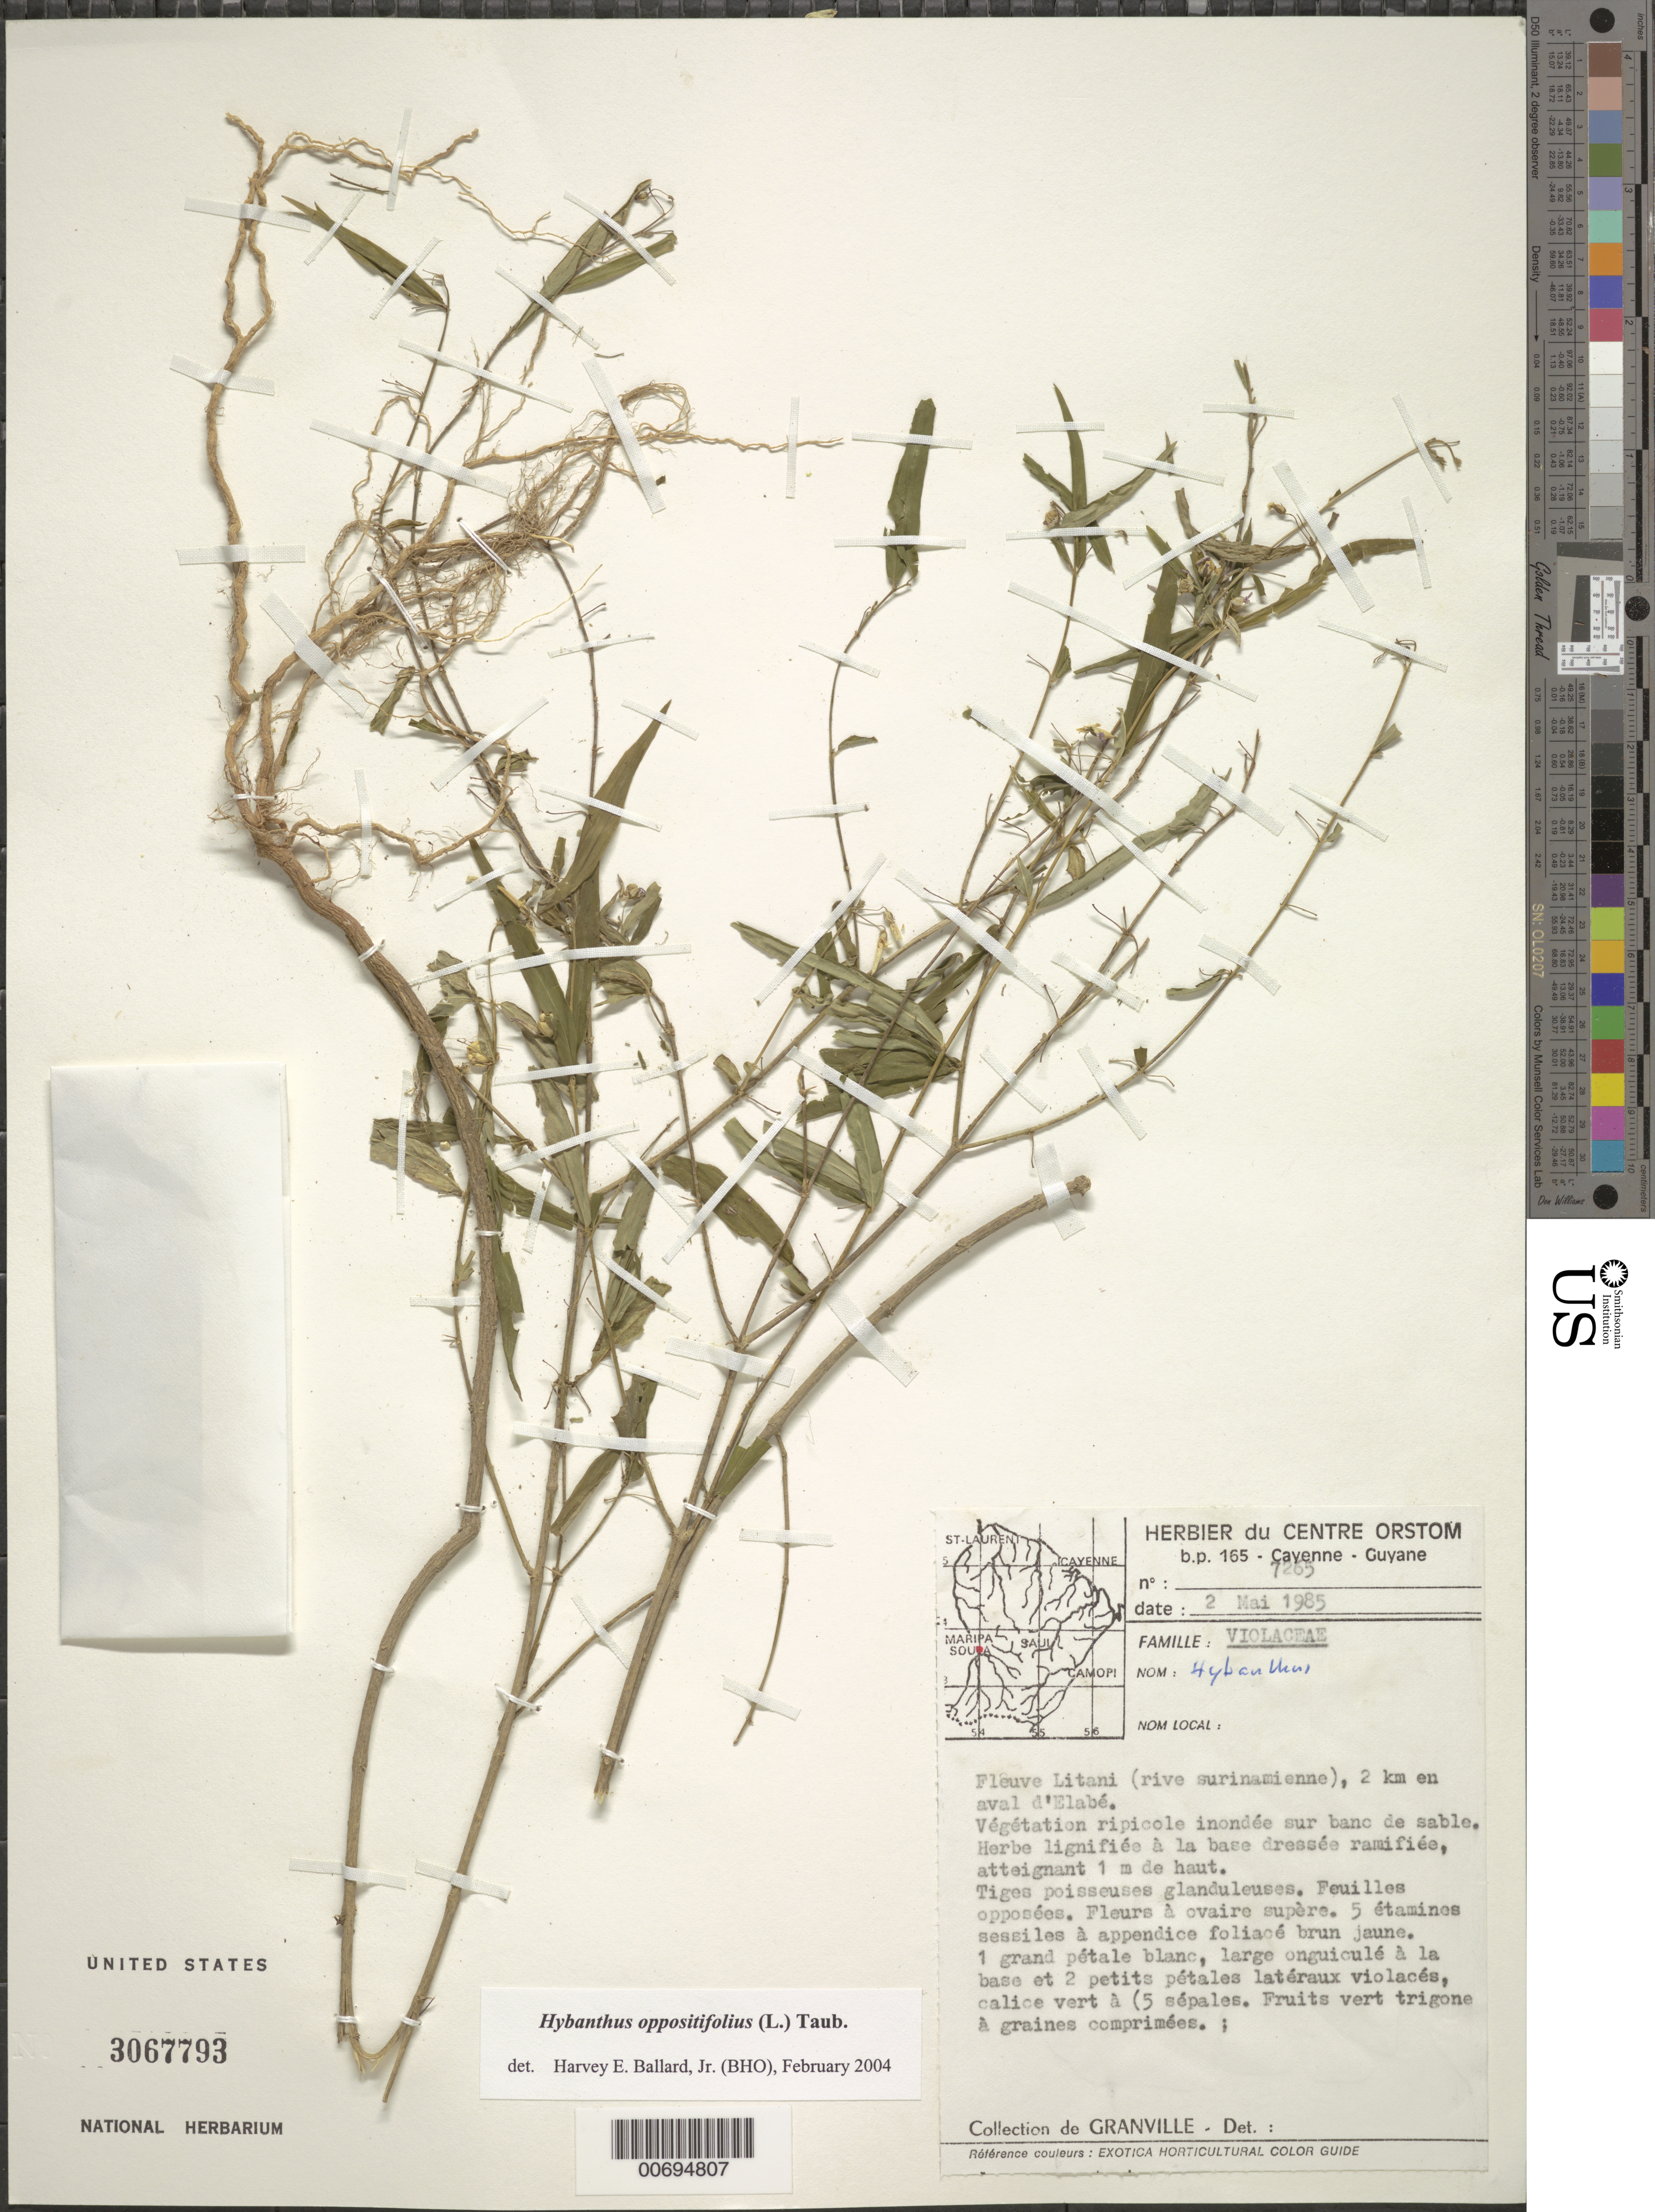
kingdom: Plantae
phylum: Tracheophyta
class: Magnoliopsida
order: Malpighiales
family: Violaceae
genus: Pombalia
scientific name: Pombalia oppositifolia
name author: (L.) Paula-Souza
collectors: J.-J. de Granville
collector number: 7265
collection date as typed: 2-May-85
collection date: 1985-05-02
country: French Guiana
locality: Litani R., 2 km en aval d'Elabé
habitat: Riparian vegetation, on white sand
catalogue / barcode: US 3067793